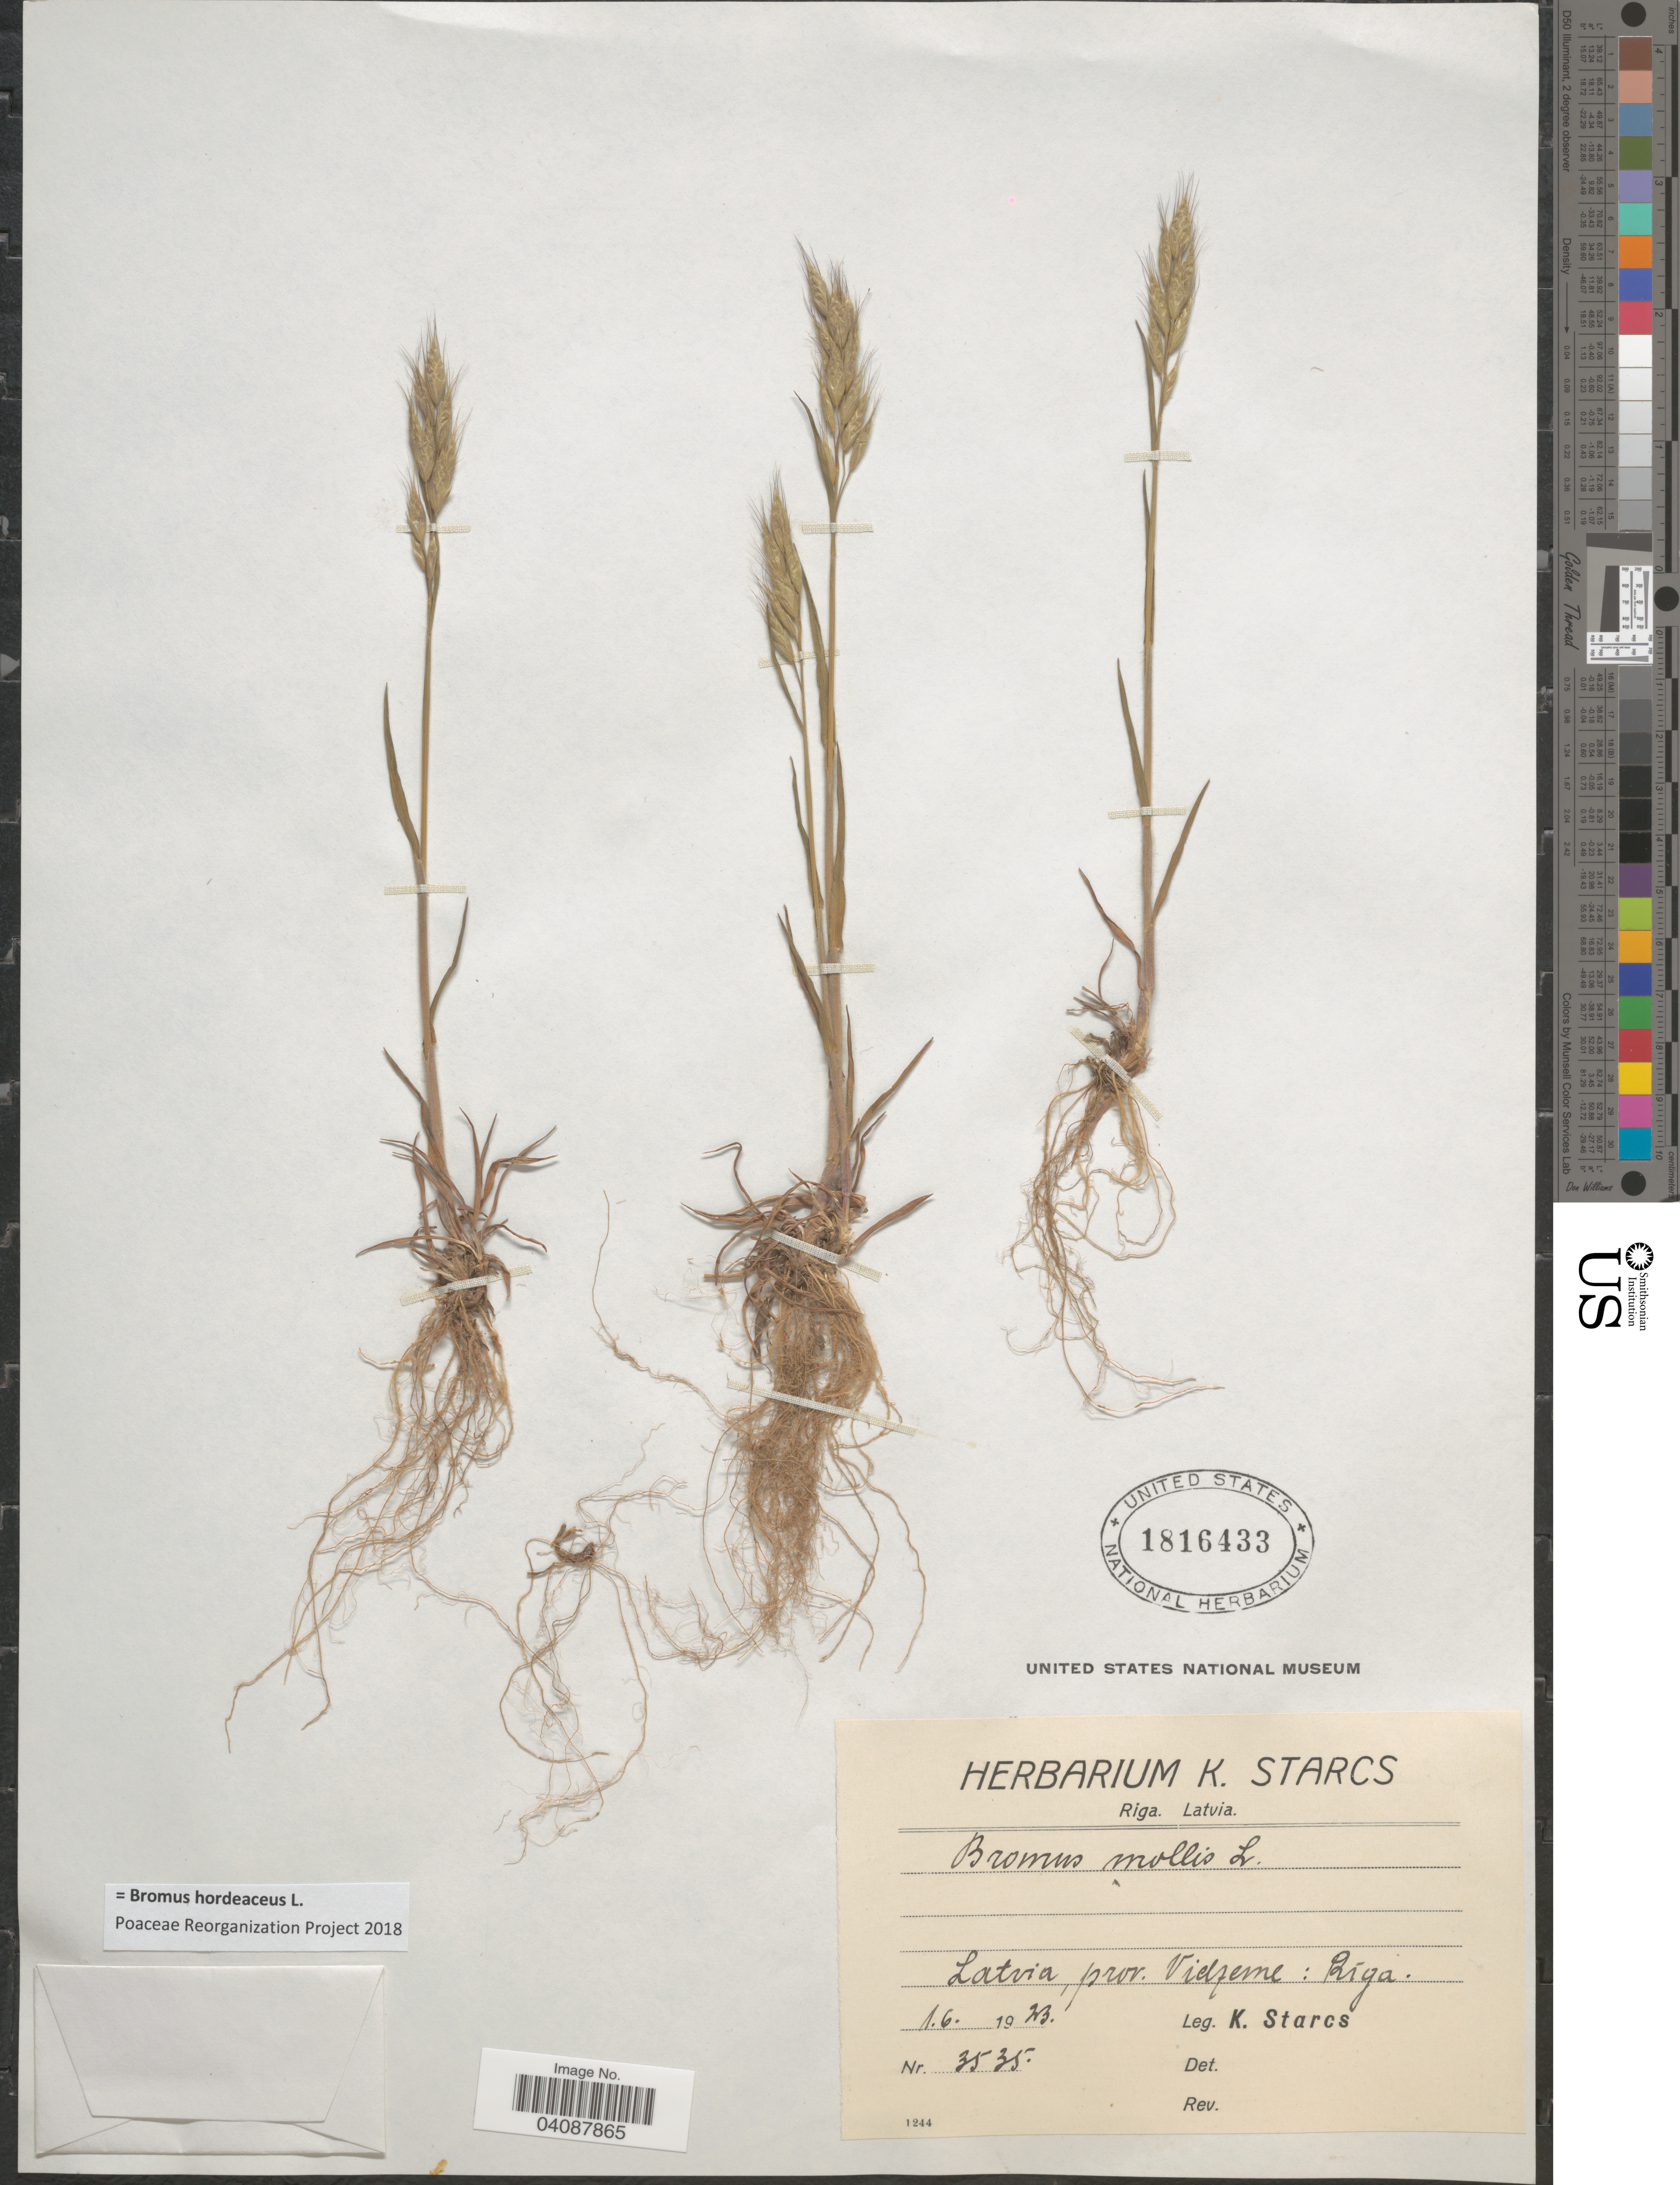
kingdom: Plantae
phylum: Tracheophyta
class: Liliopsida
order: Poales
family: Poaceae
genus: Bromus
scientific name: Bromus hordeaceus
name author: L.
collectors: K. Starcs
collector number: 3535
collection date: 1923-06-01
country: Latvia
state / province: Riga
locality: Prov. Vidzeme.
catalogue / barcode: US 1816433